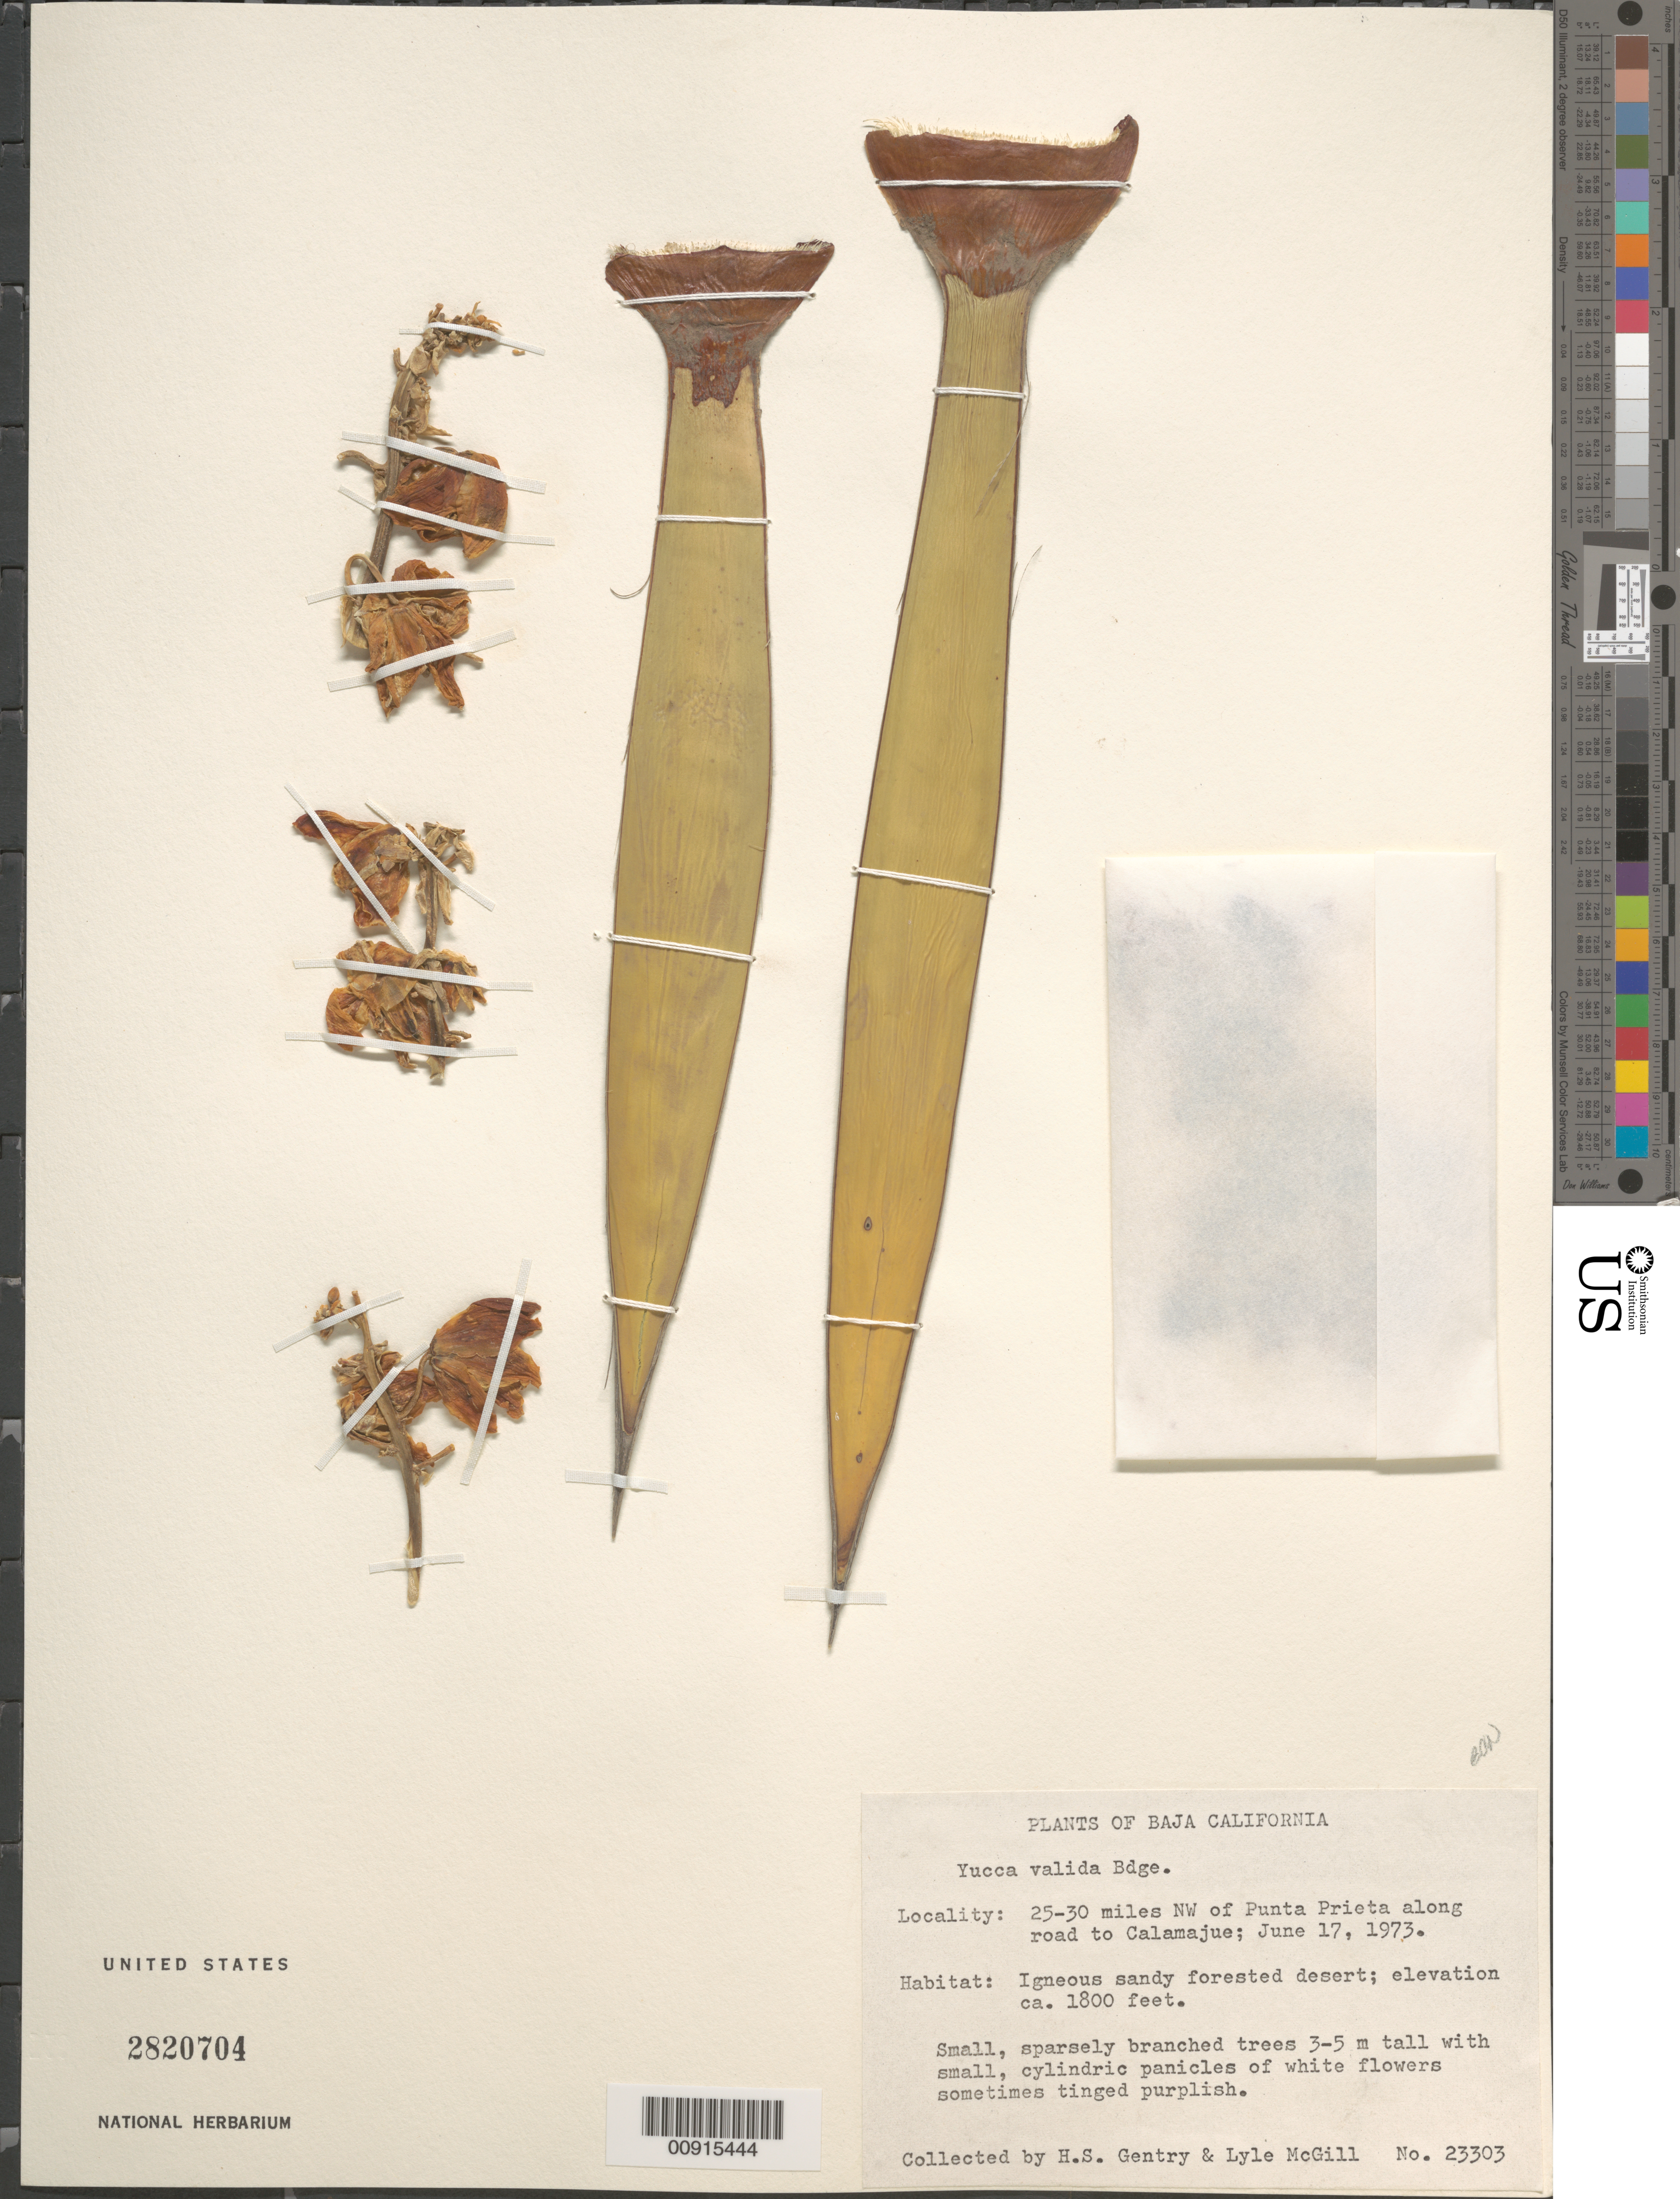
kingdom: Plantae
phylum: Tracheophyta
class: Liliopsida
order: Asparagales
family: Asparagaceae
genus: Yucca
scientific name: Yucca valida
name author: Brandegee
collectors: H. S. Gentry & L. McGill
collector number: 23303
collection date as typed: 17 Jun 1973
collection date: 1973-06-17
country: Mexico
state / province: Baja California Norte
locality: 25-30 miles NW of Punta Prieta along road to Calamajue. Baja California.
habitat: Igneous sandy forested desert.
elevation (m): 549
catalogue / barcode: US 2820704